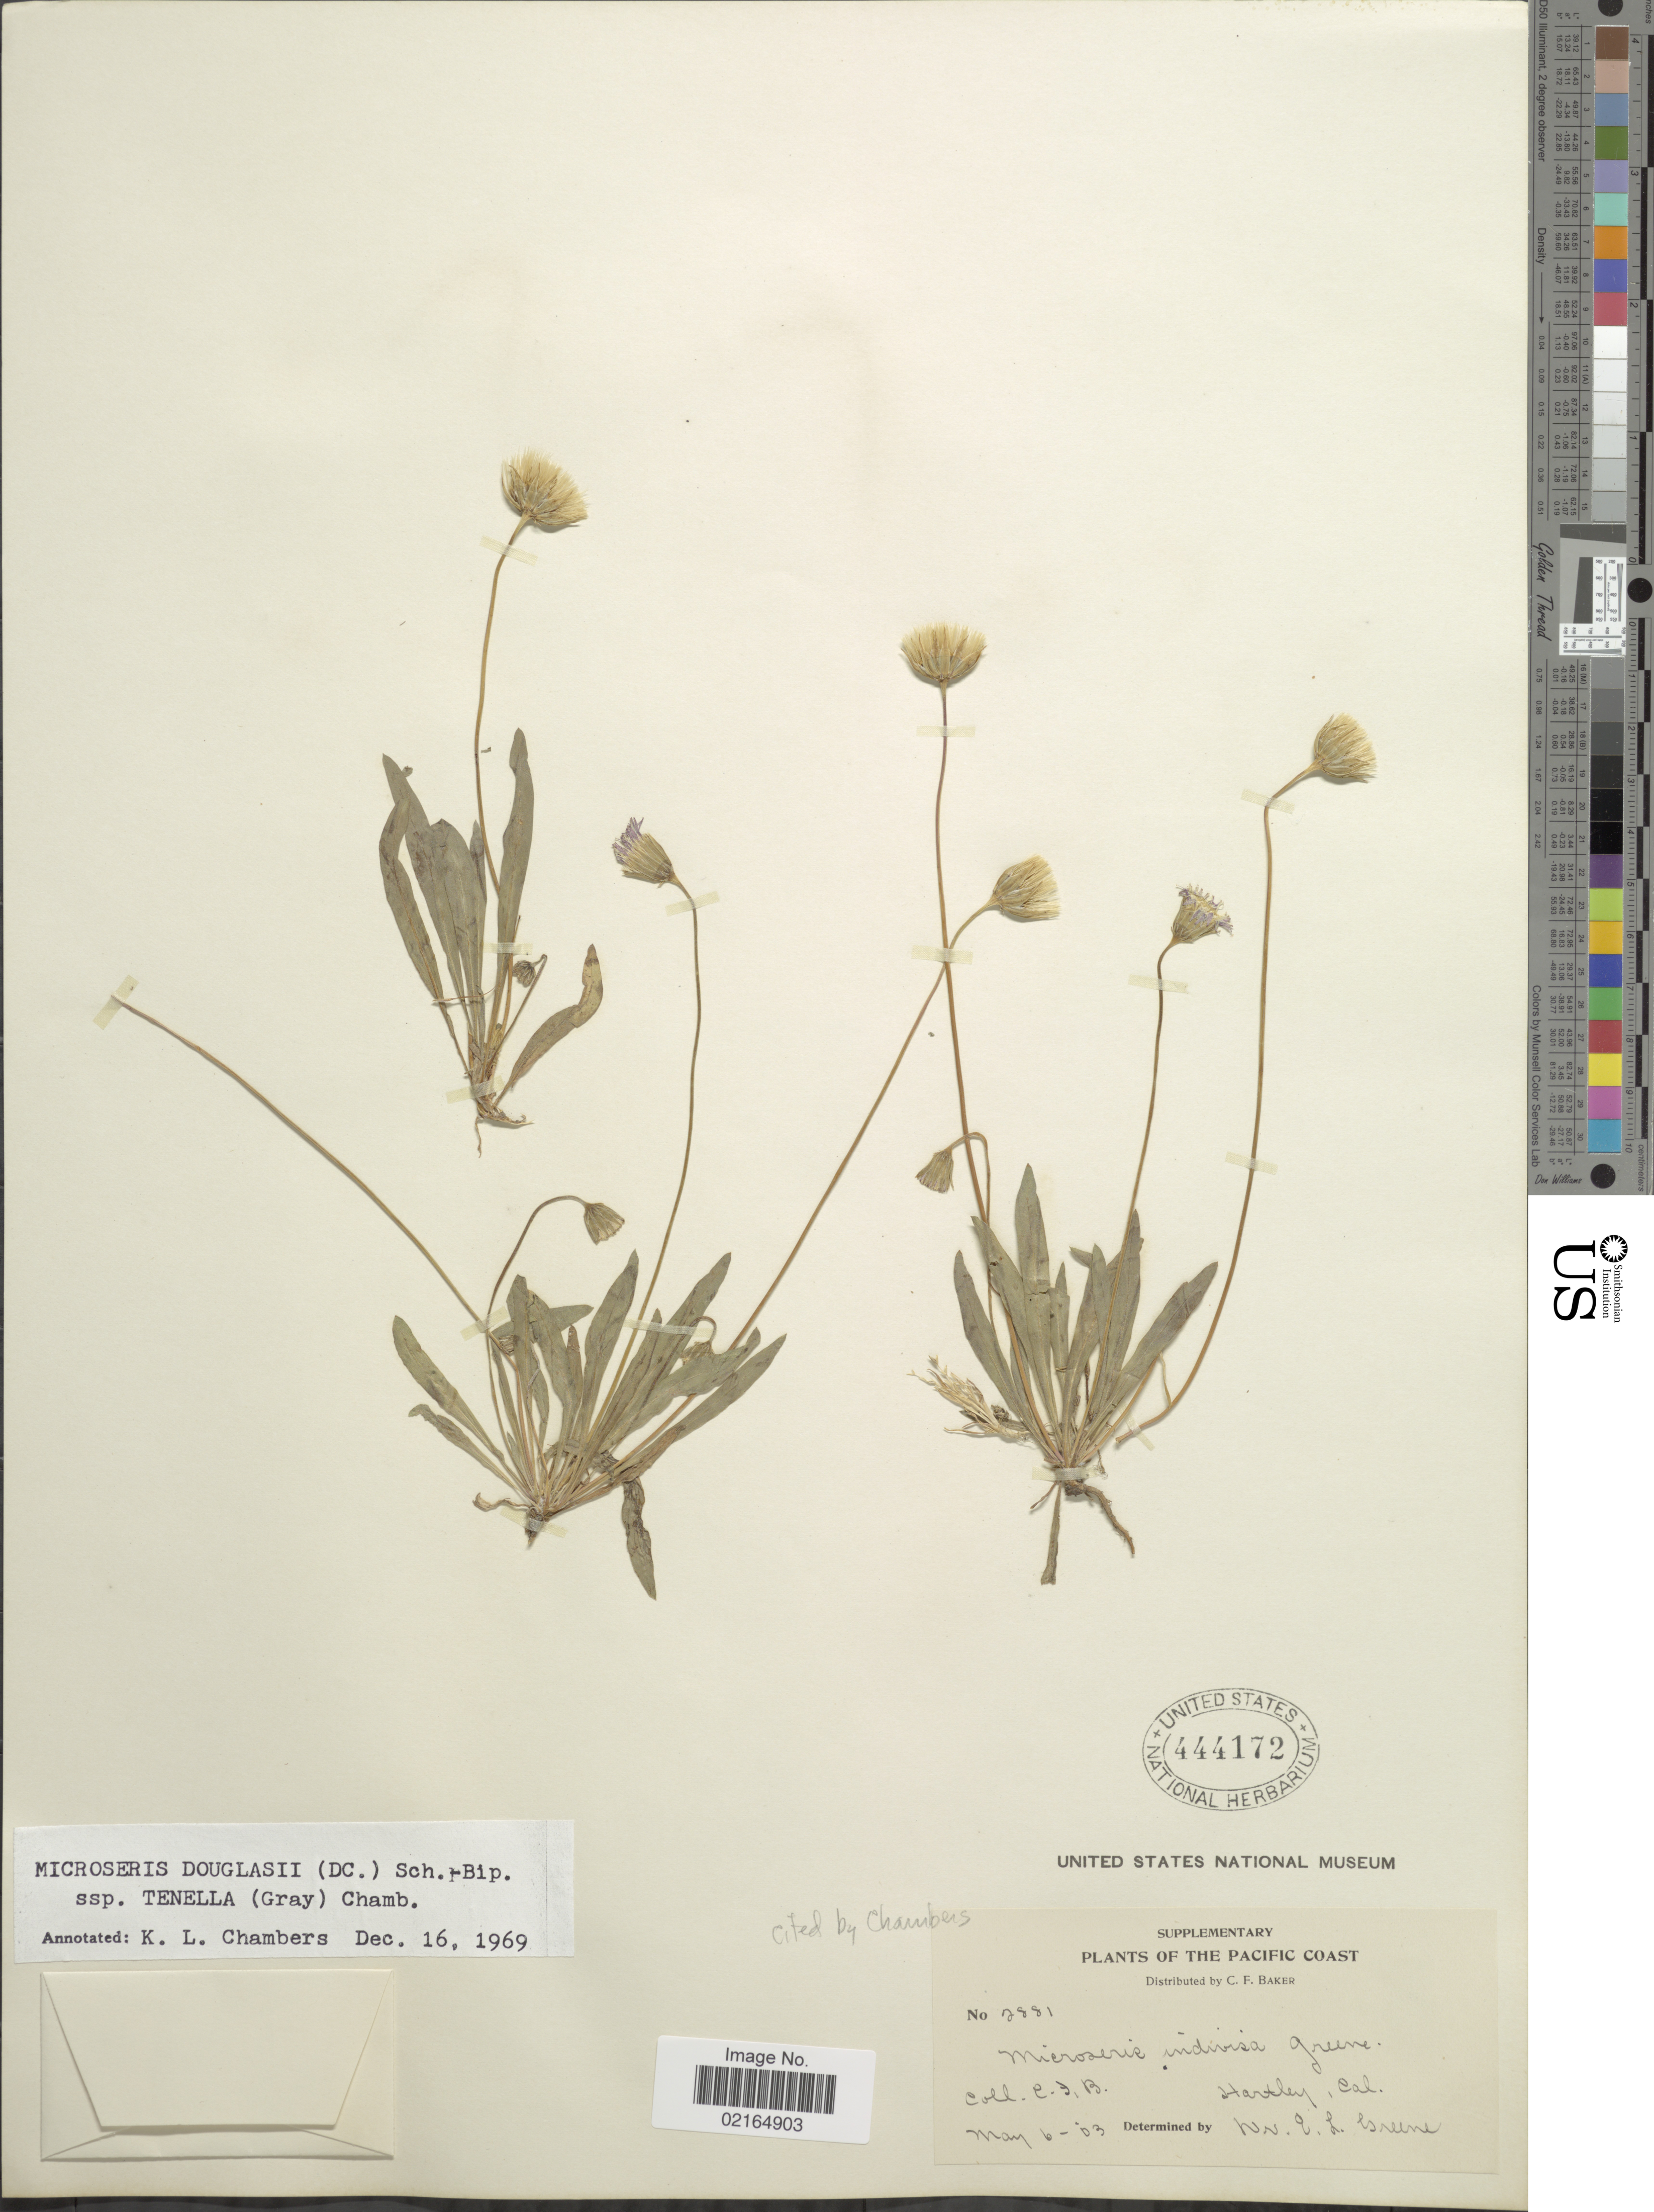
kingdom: Plantae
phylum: Tracheophyta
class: Magnoliopsida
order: Asterales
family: Asteraceae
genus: Microseris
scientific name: Microseris douglasii subsp. tenella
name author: (A. Gray) K.L. Chambers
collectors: C. F. Baker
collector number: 2881*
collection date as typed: Transcribed d/m/y: 6/5/83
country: United States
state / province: California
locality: Pacific Coast, Hartley.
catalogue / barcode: US 444172